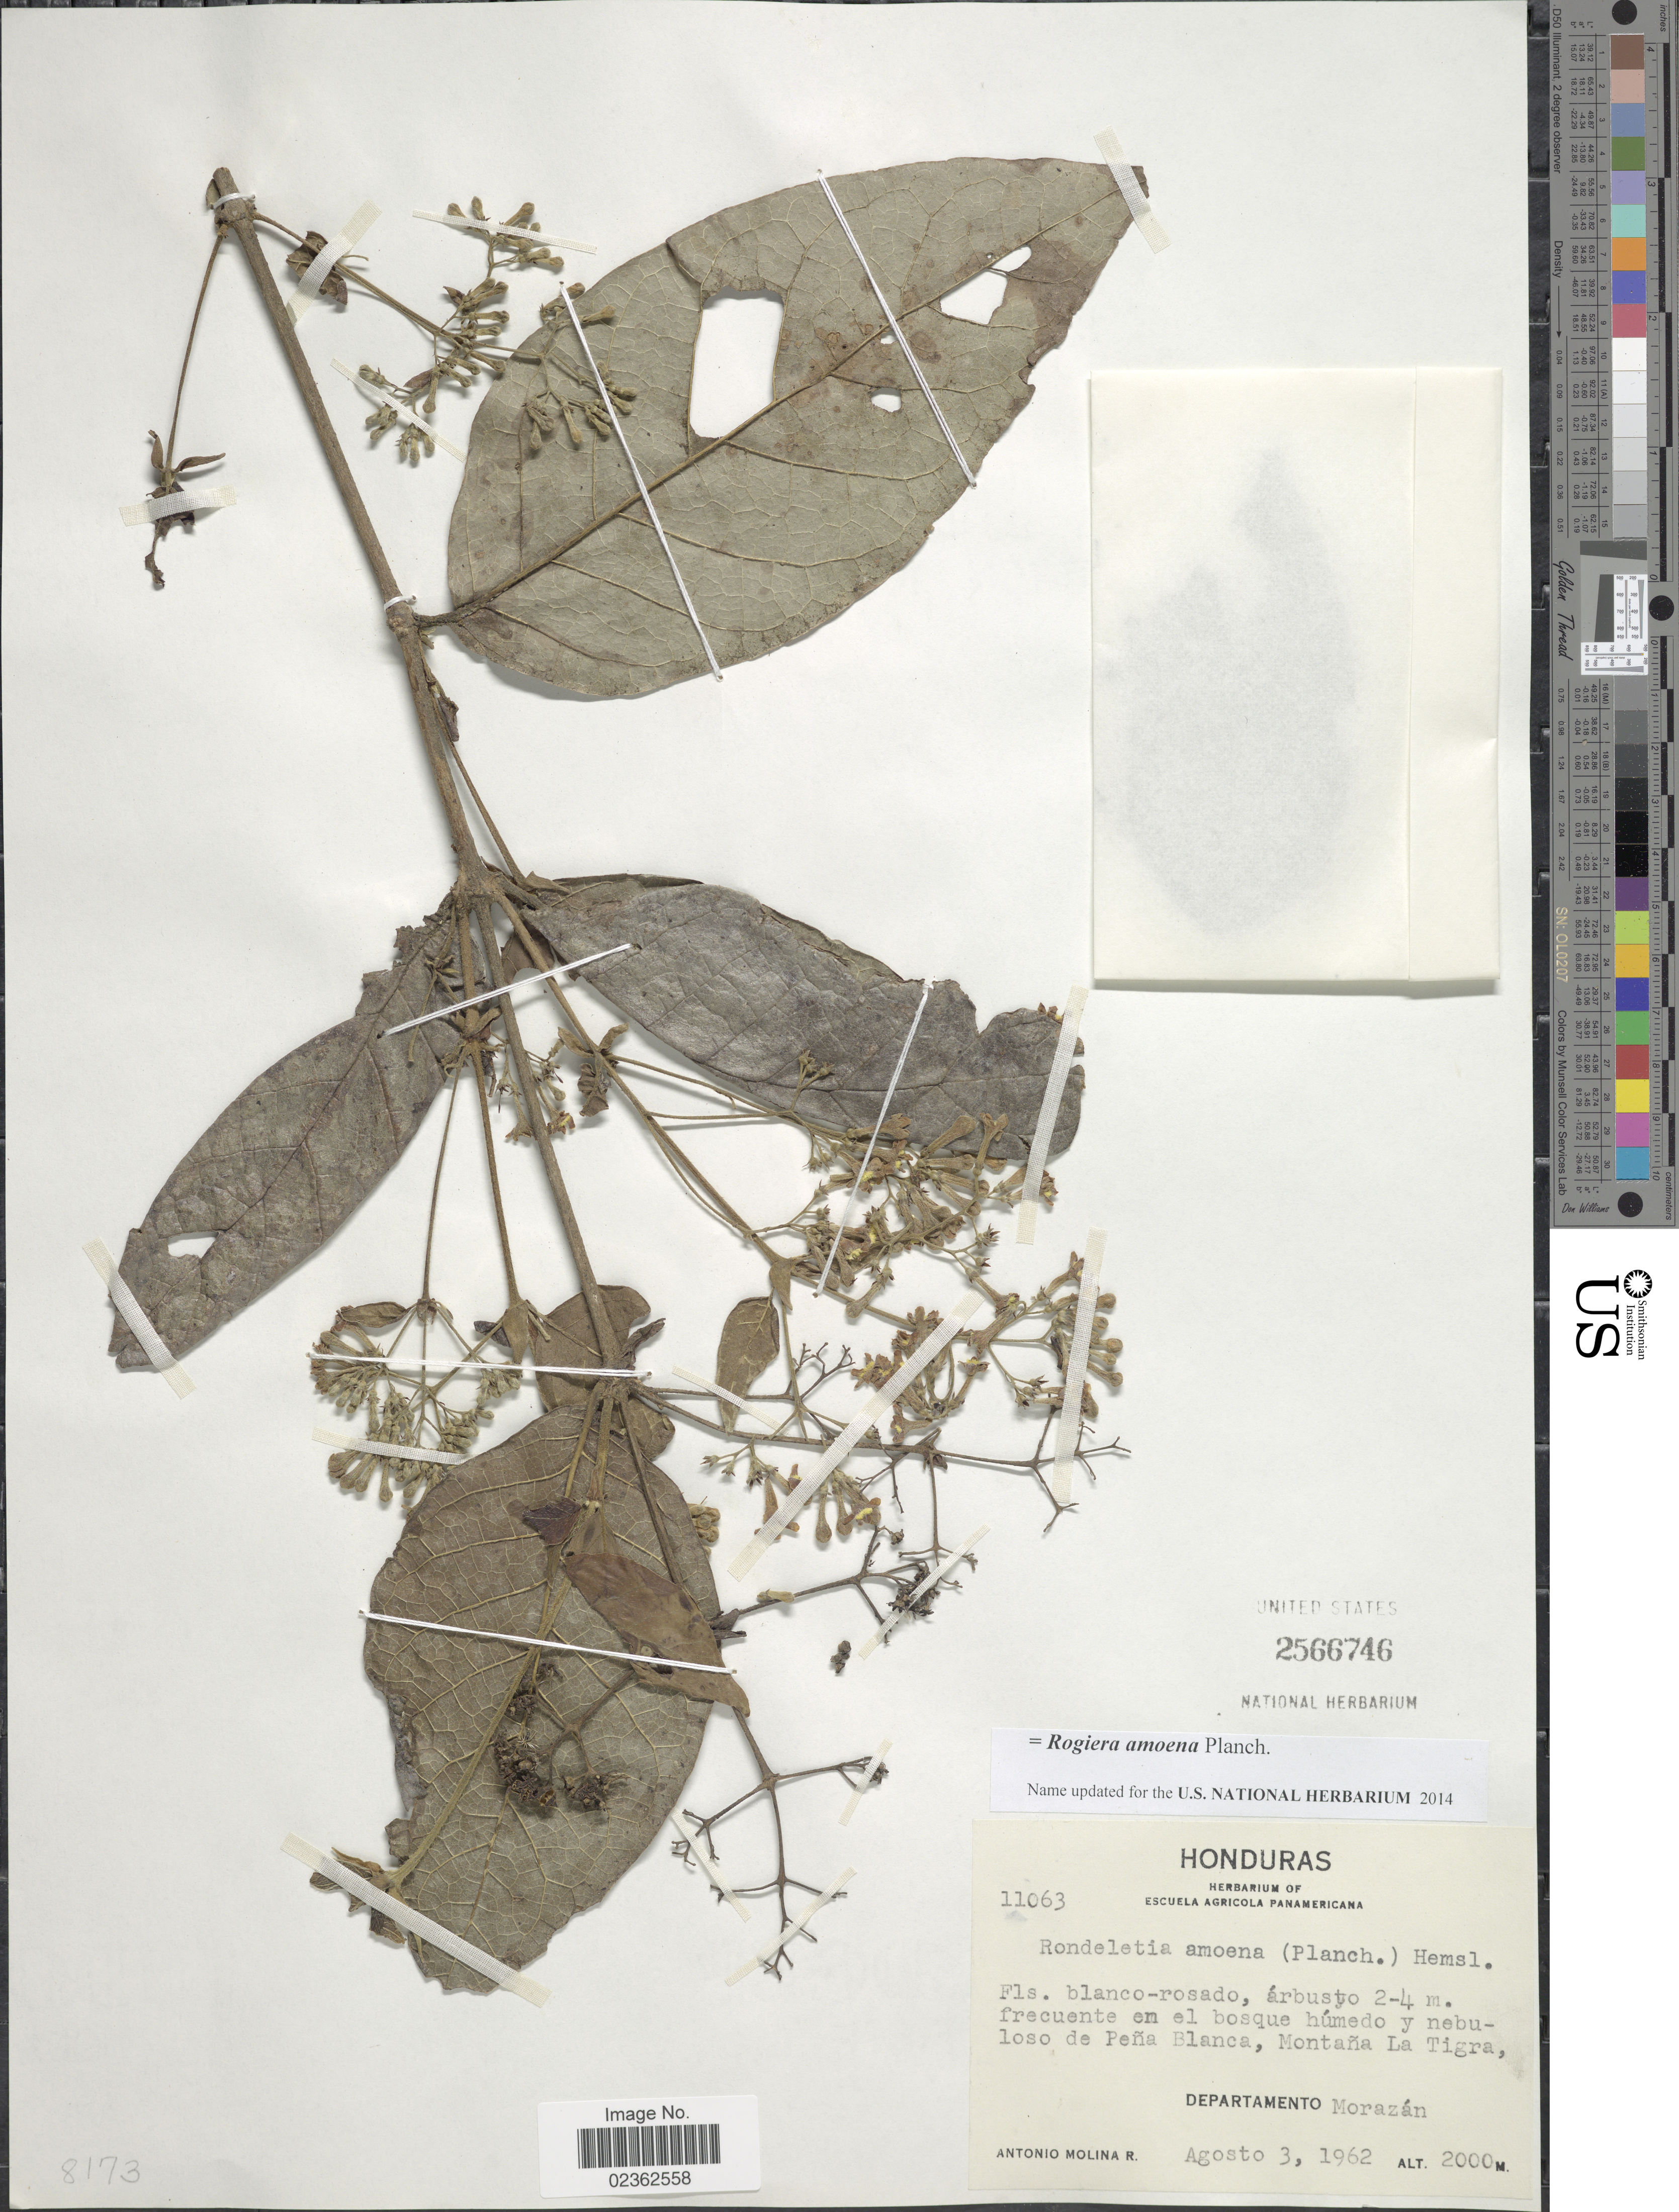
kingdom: Plantae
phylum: Tracheophyta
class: Magnoliopsida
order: Gentianales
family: Rubiaceae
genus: Rogiera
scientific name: Rogiera amoena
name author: Planch.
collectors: A. Molina R.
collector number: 11063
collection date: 1962-08-03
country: Honduras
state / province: Fco. Morazán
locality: Frecuente en el bosque humedo y nebuloso de Pena Blanca, Montana La Tigra, Departamento Morazan.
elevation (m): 2000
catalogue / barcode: US 2566746